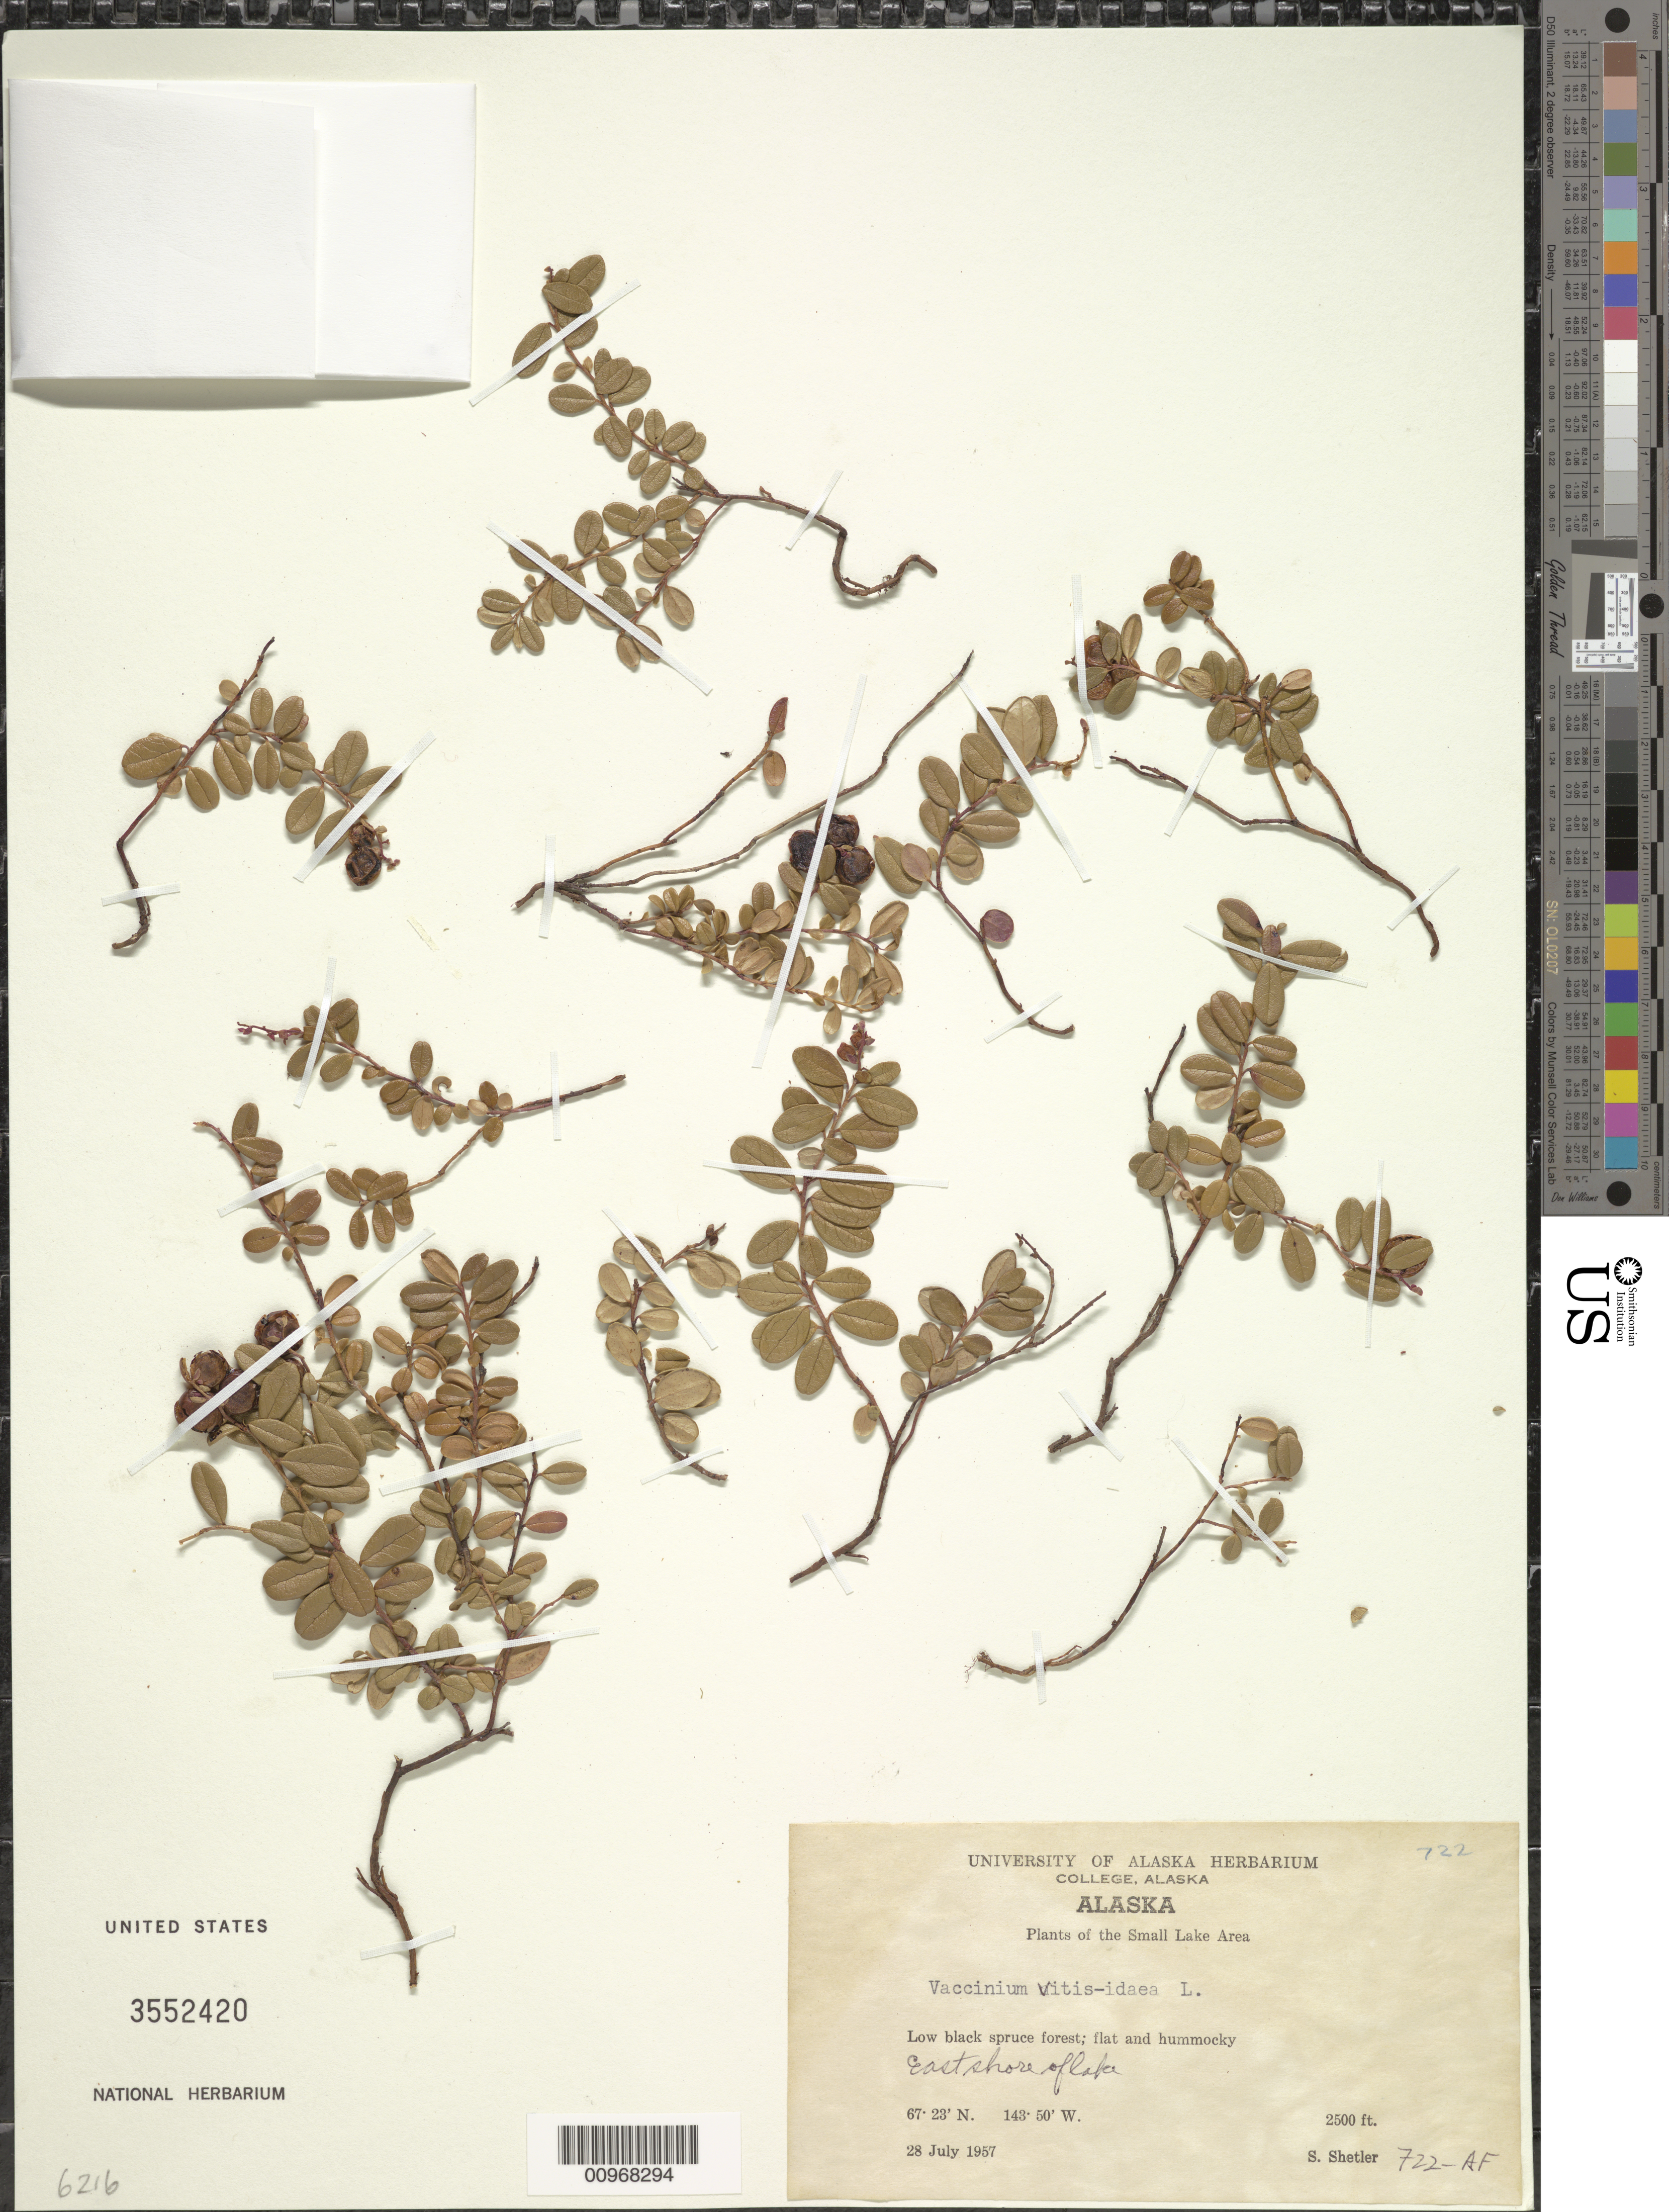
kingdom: Plantae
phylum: Tracheophyta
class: Magnoliopsida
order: Ericales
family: Ericaceae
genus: Vaccinium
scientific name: Vaccinium vitis-idaea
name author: L.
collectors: S. Shetler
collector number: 722-AF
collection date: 1957-07-28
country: United States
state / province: Alaska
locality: The Small Lake Area, East shore of Lake.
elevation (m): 762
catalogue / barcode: US 3552420